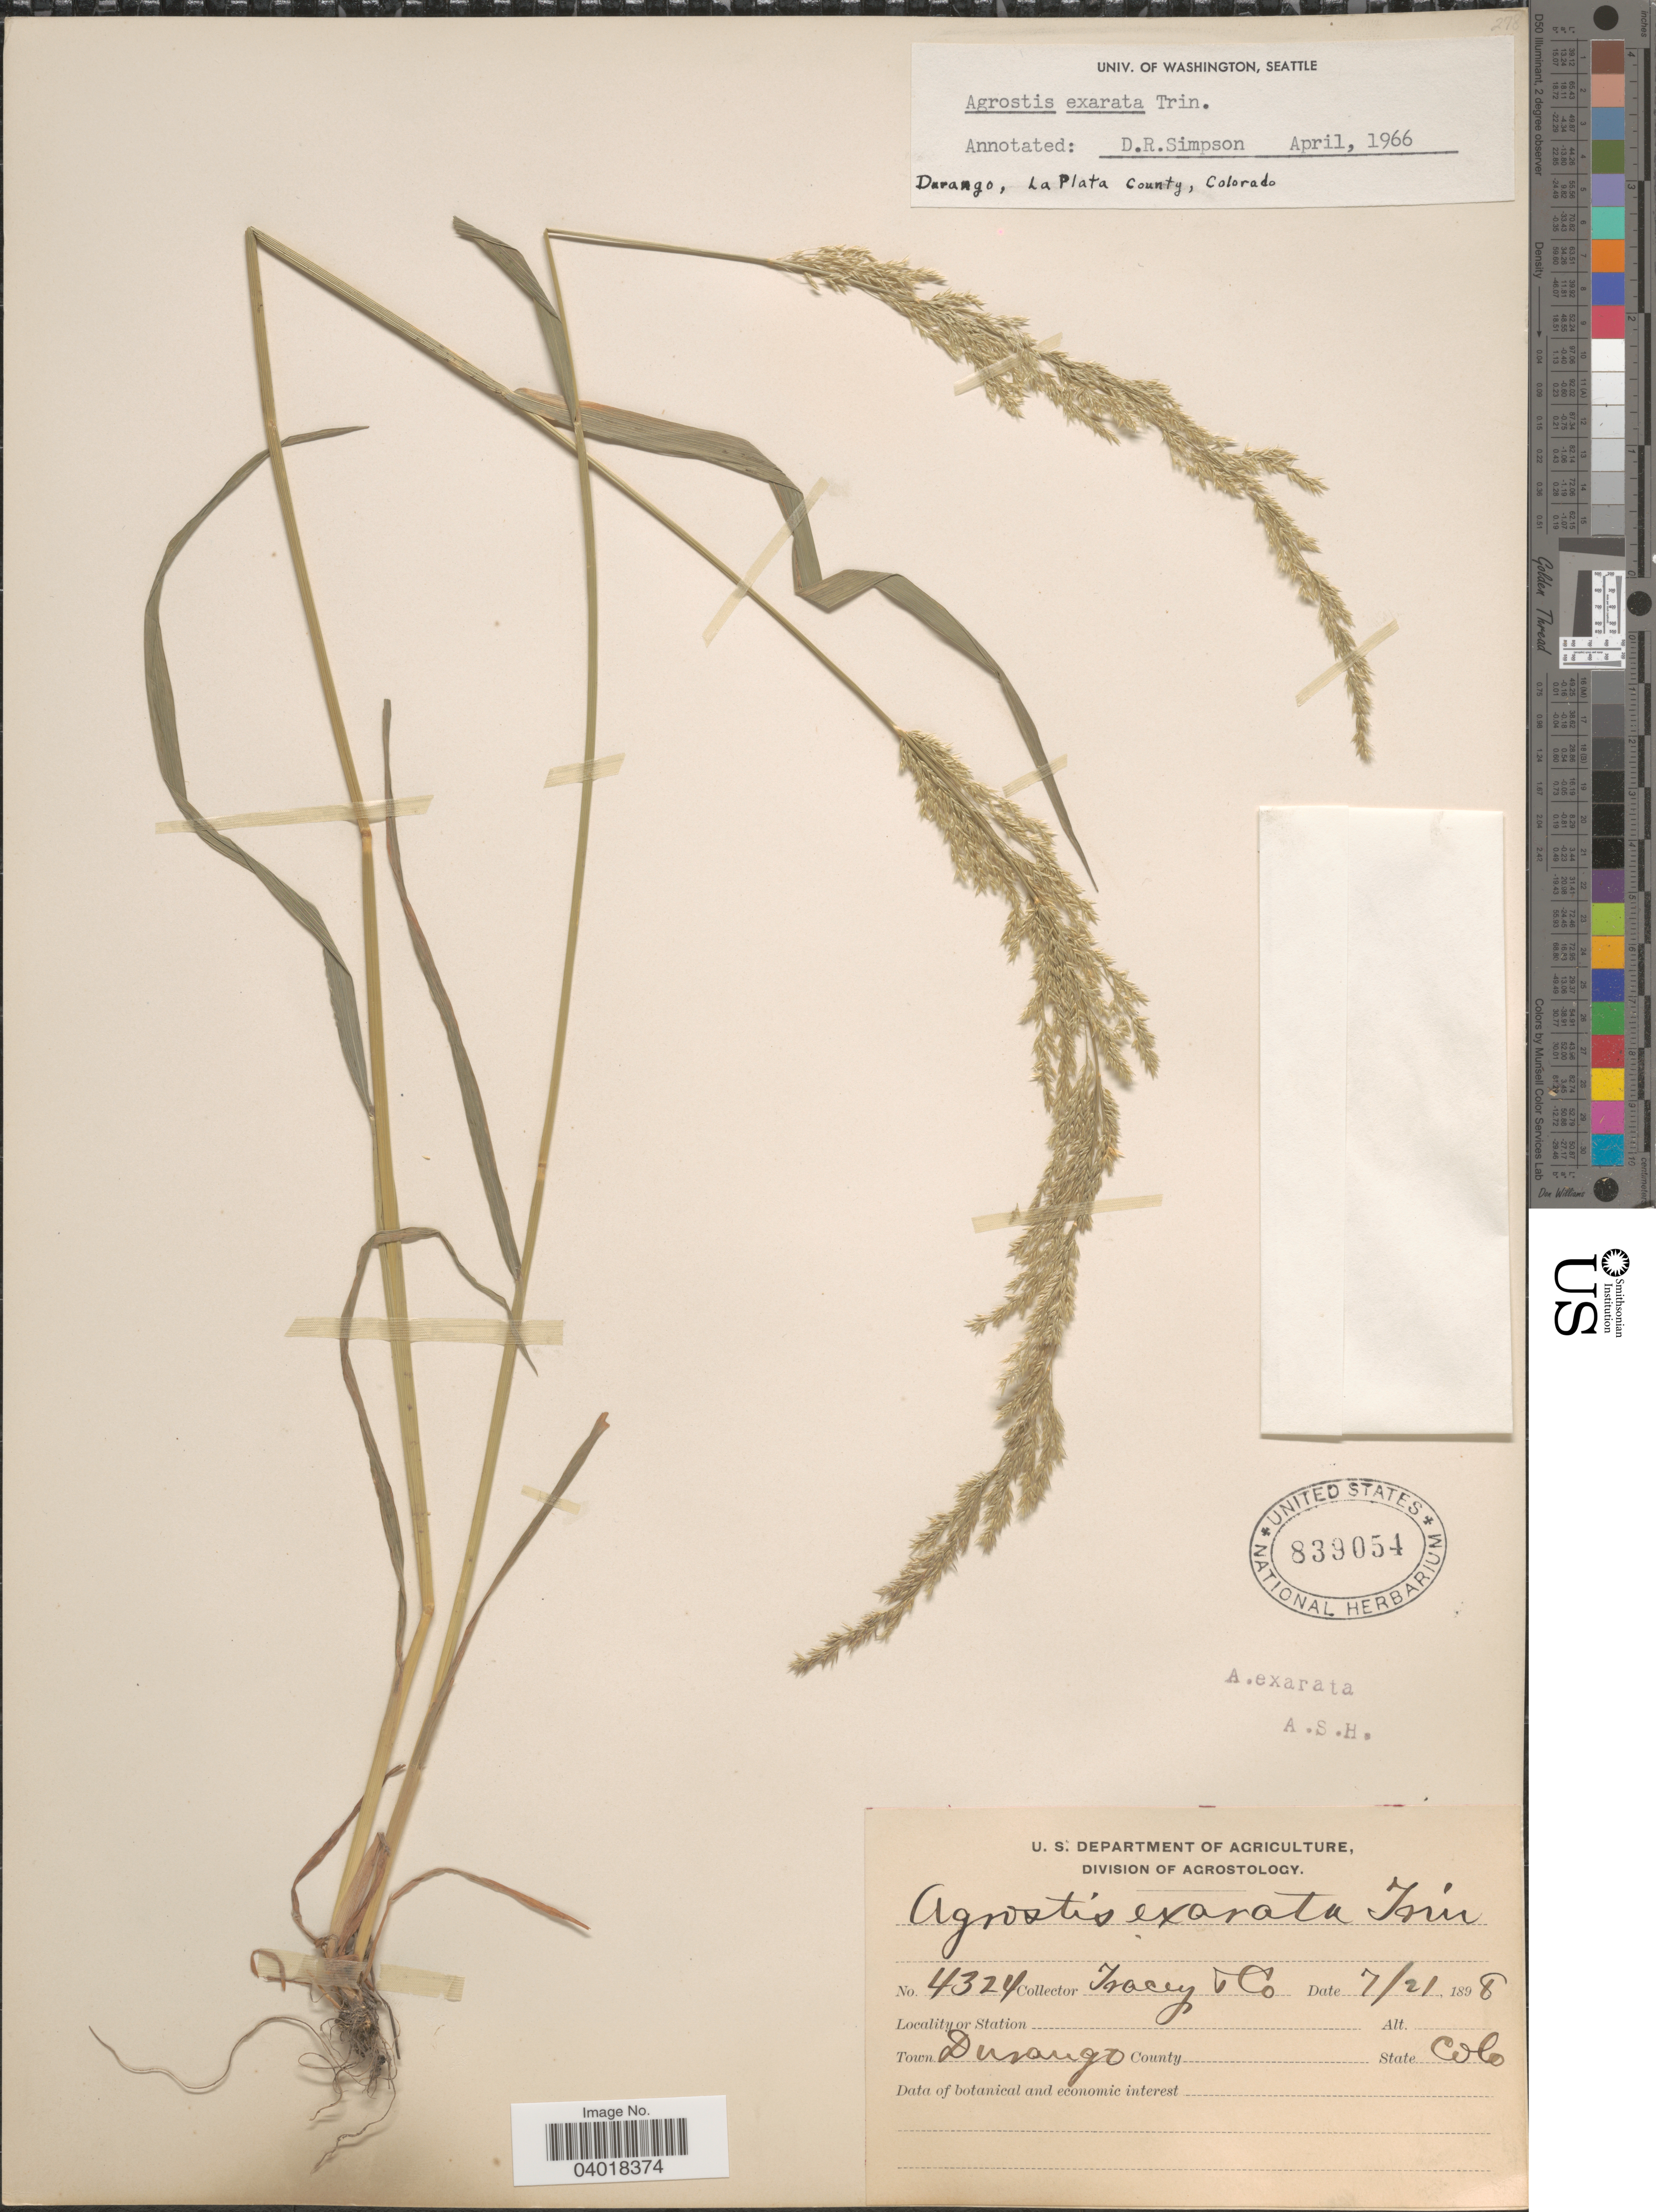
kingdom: Plantae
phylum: Tracheophyta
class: Liliopsida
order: Poales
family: Poaceae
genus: Agrostis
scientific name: Agrostis exarata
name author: Trin.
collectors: Tracey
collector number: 4324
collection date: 1898-07-21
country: United States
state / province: Colorado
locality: Town Durango.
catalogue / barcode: US 839054